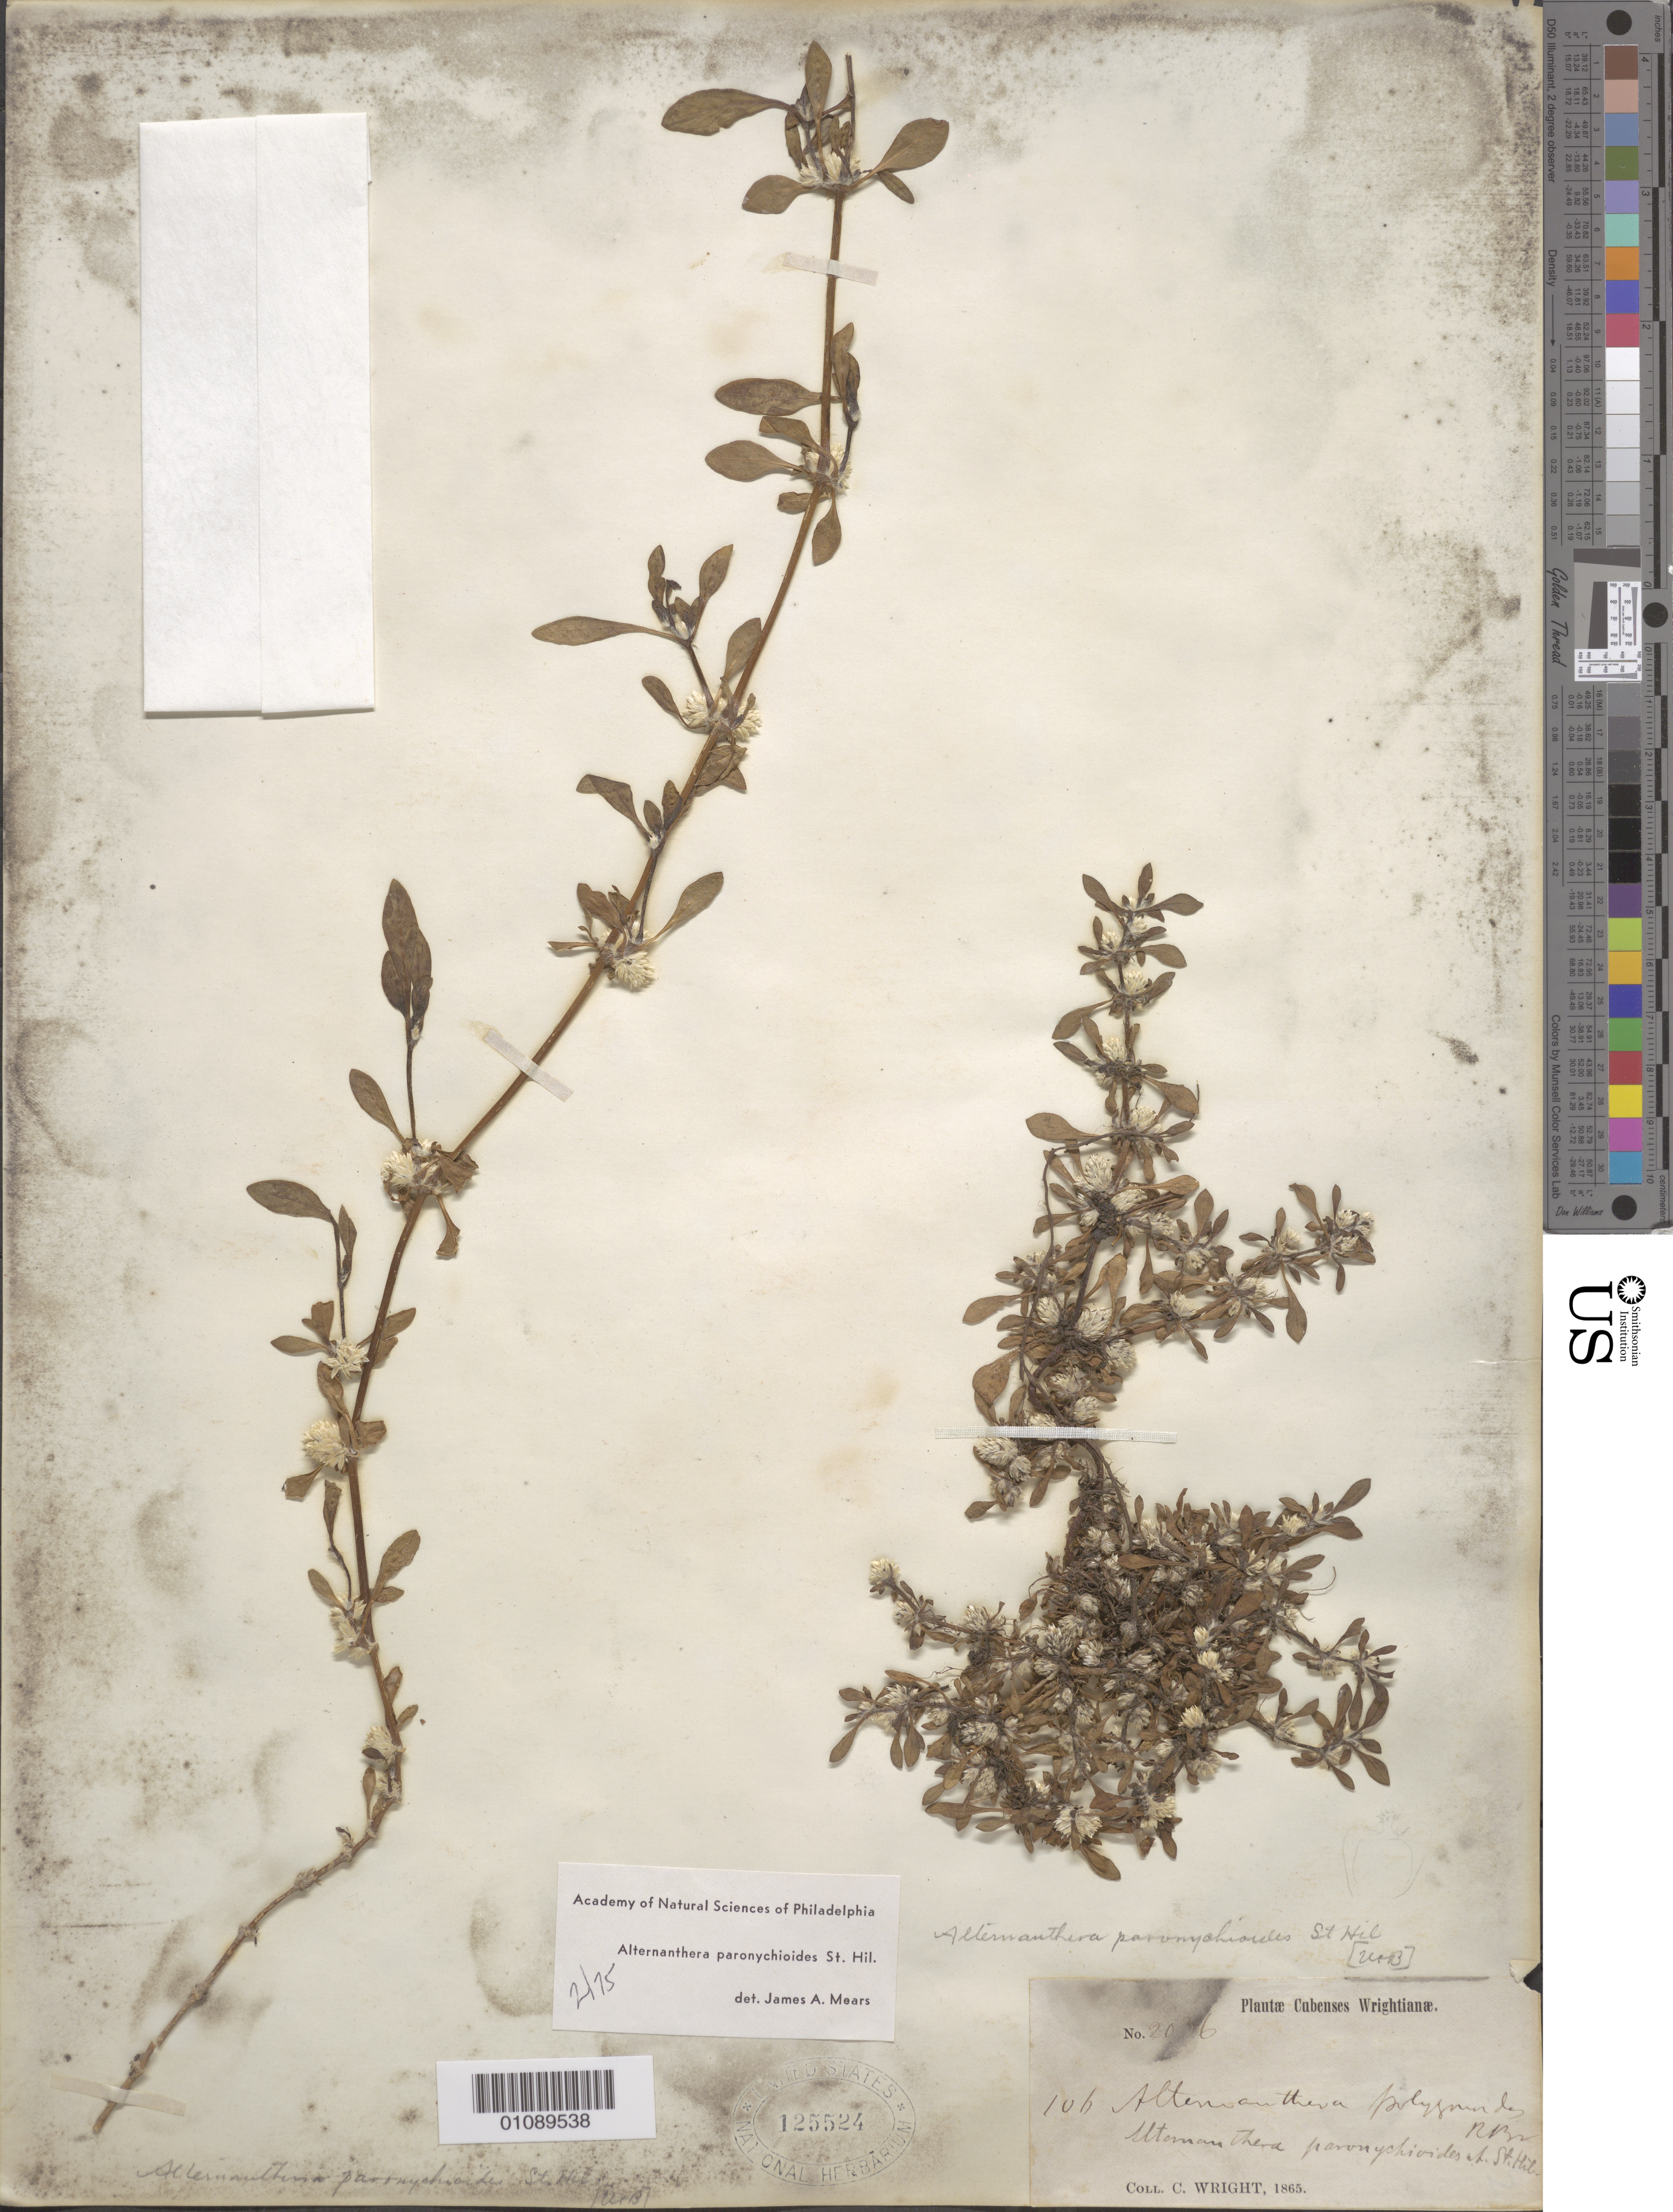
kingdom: Plantae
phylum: Tracheophyta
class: Magnoliopsida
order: Caryophyllales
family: Amaranthaceae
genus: Alternanthera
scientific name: Alternanthera paronychioides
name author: A. St.-Hil.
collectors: C. Wright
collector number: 2046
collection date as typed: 1865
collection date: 1865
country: Cuba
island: Cuba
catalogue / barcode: US 125524